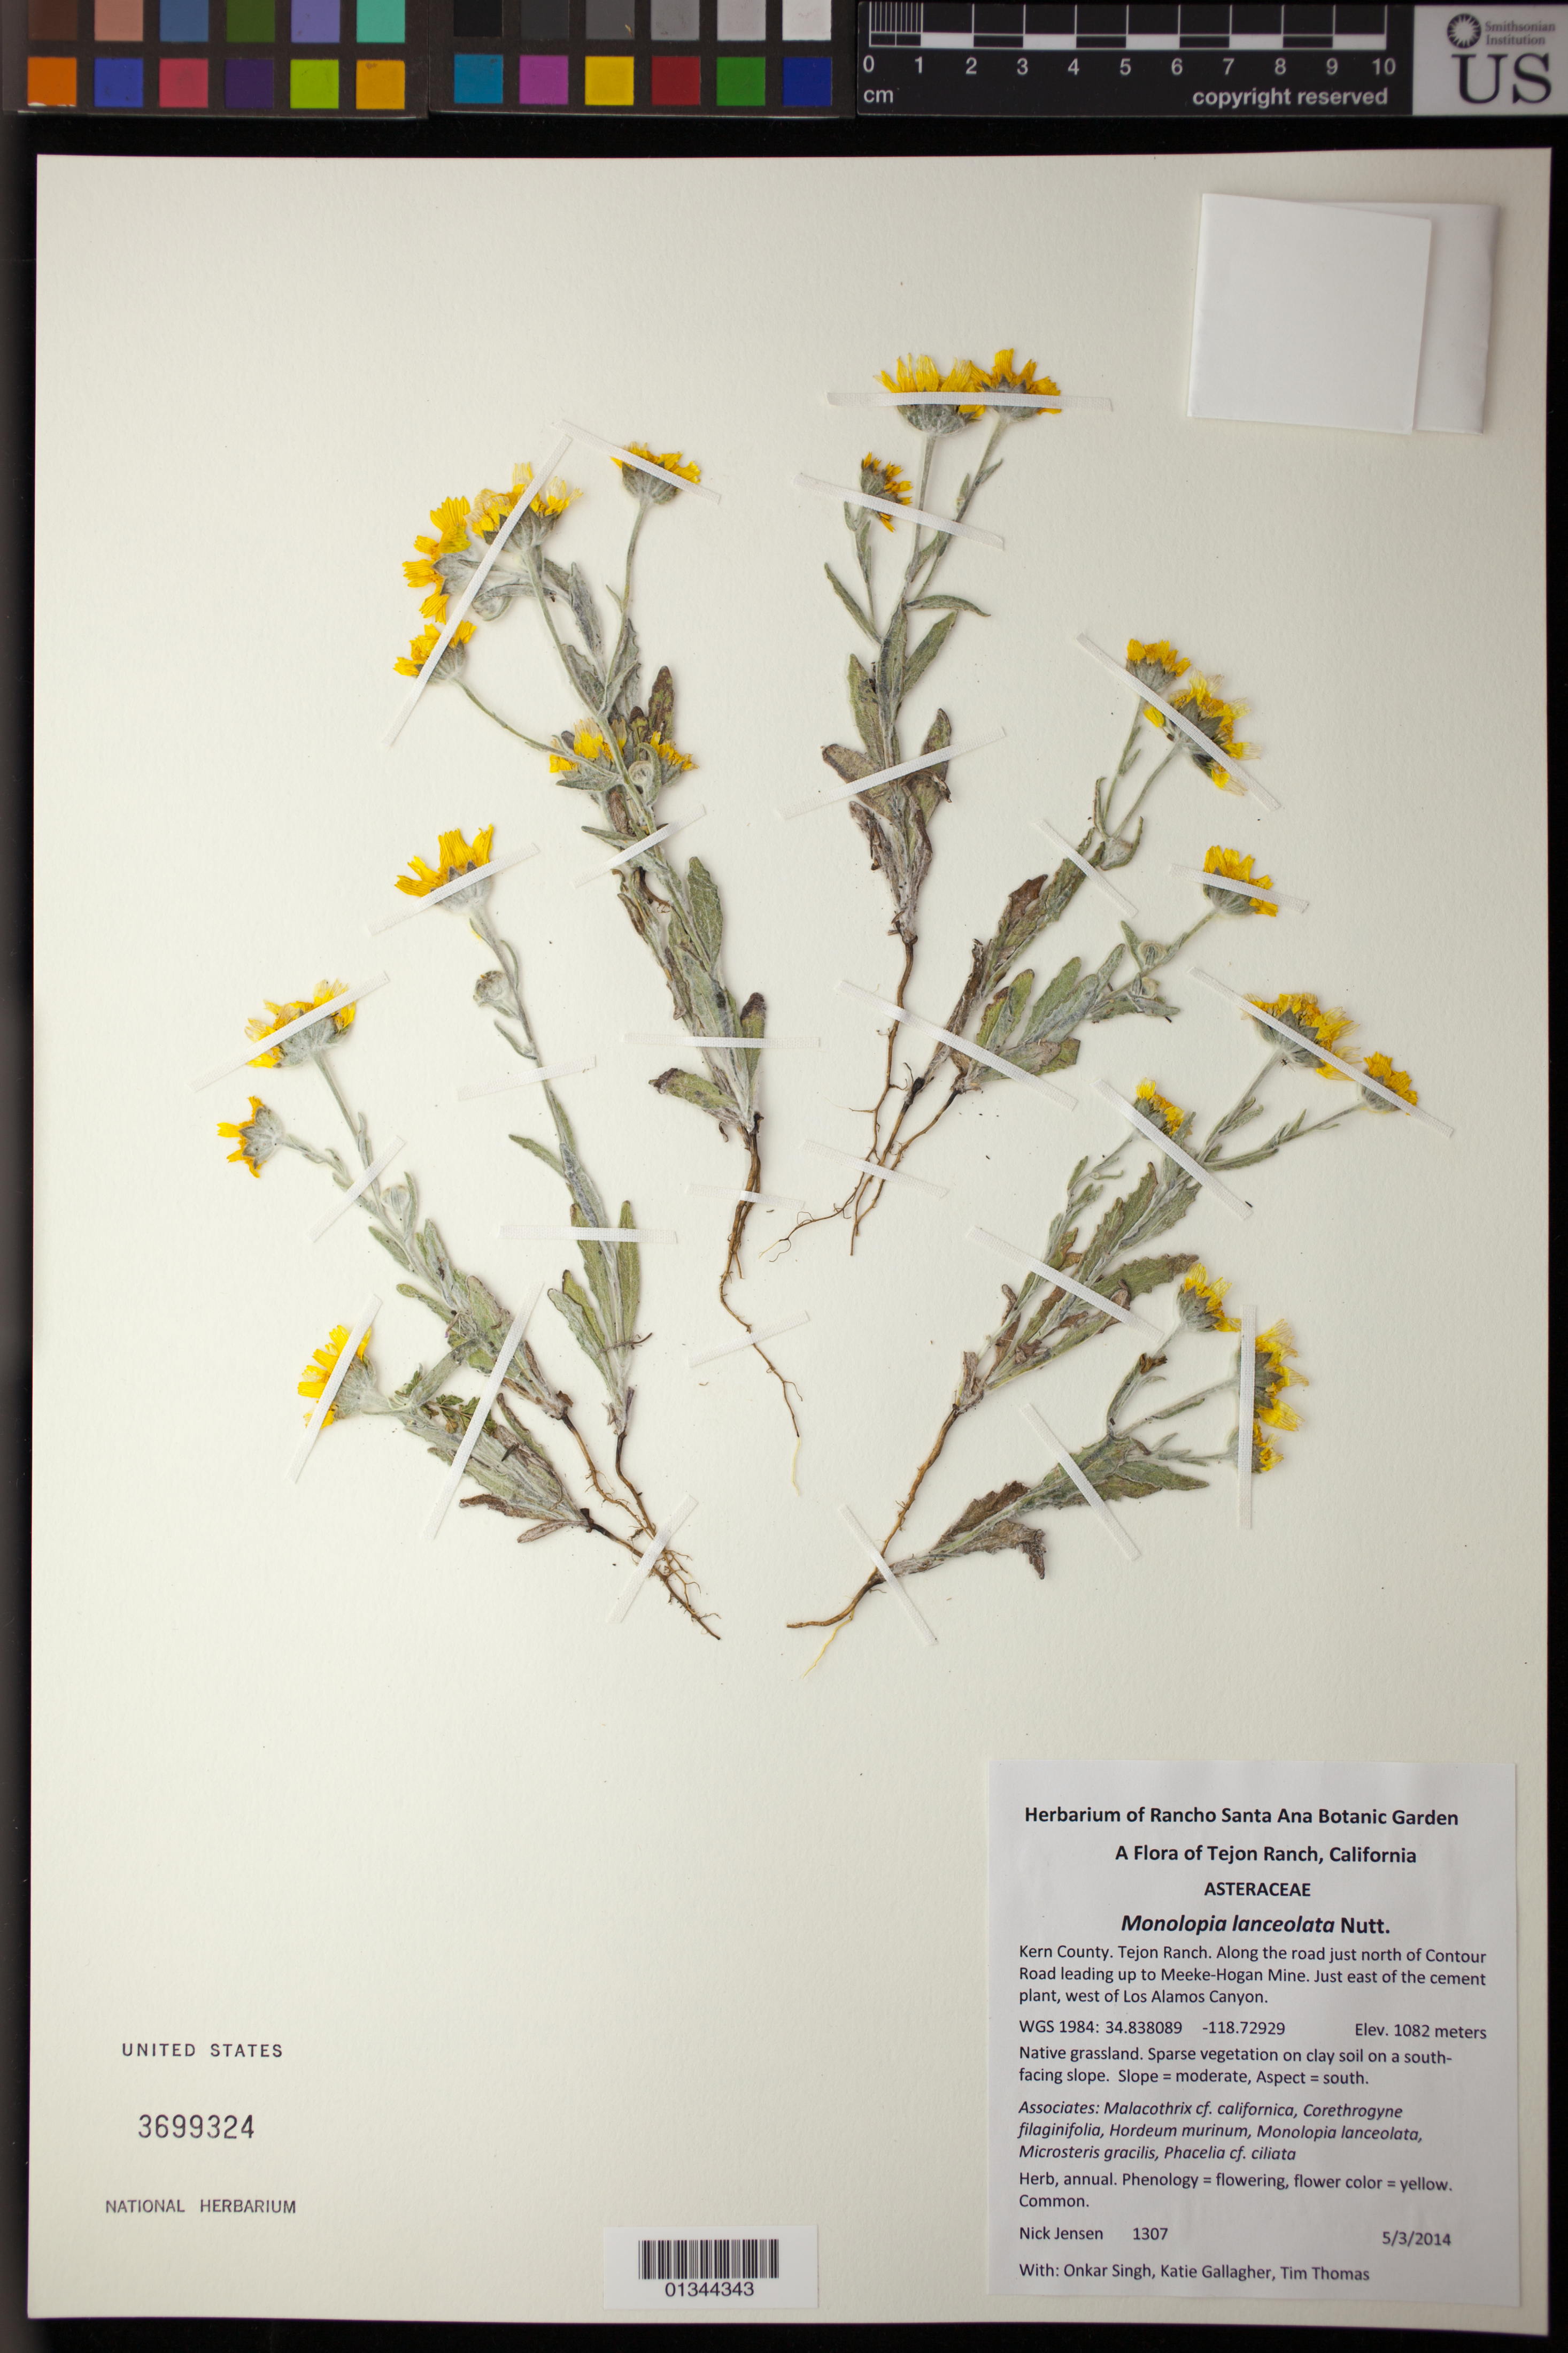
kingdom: Plantae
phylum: Tracheophyta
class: Magnoliopsida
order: Asterales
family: Asteraceae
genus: Monolopia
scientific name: Monolopia lanceolata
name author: Nutt.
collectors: N. Jensen, O. Singh, K. Gallagher & T. Thomas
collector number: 1307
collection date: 2014-05-03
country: United States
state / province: California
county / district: Kern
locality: Tejon Ranch, Along the road just north of Contour Road leading up to Meeke-Hogan Mine. Just east of the cement plant, west of Los Alamos Canyon.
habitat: Native grassland. Sparse vegetation on clay soil on a south-facing slope. Slope=moderate, Aspect=south.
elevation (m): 1082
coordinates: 34.838089, -118.72929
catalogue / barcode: US 3699324